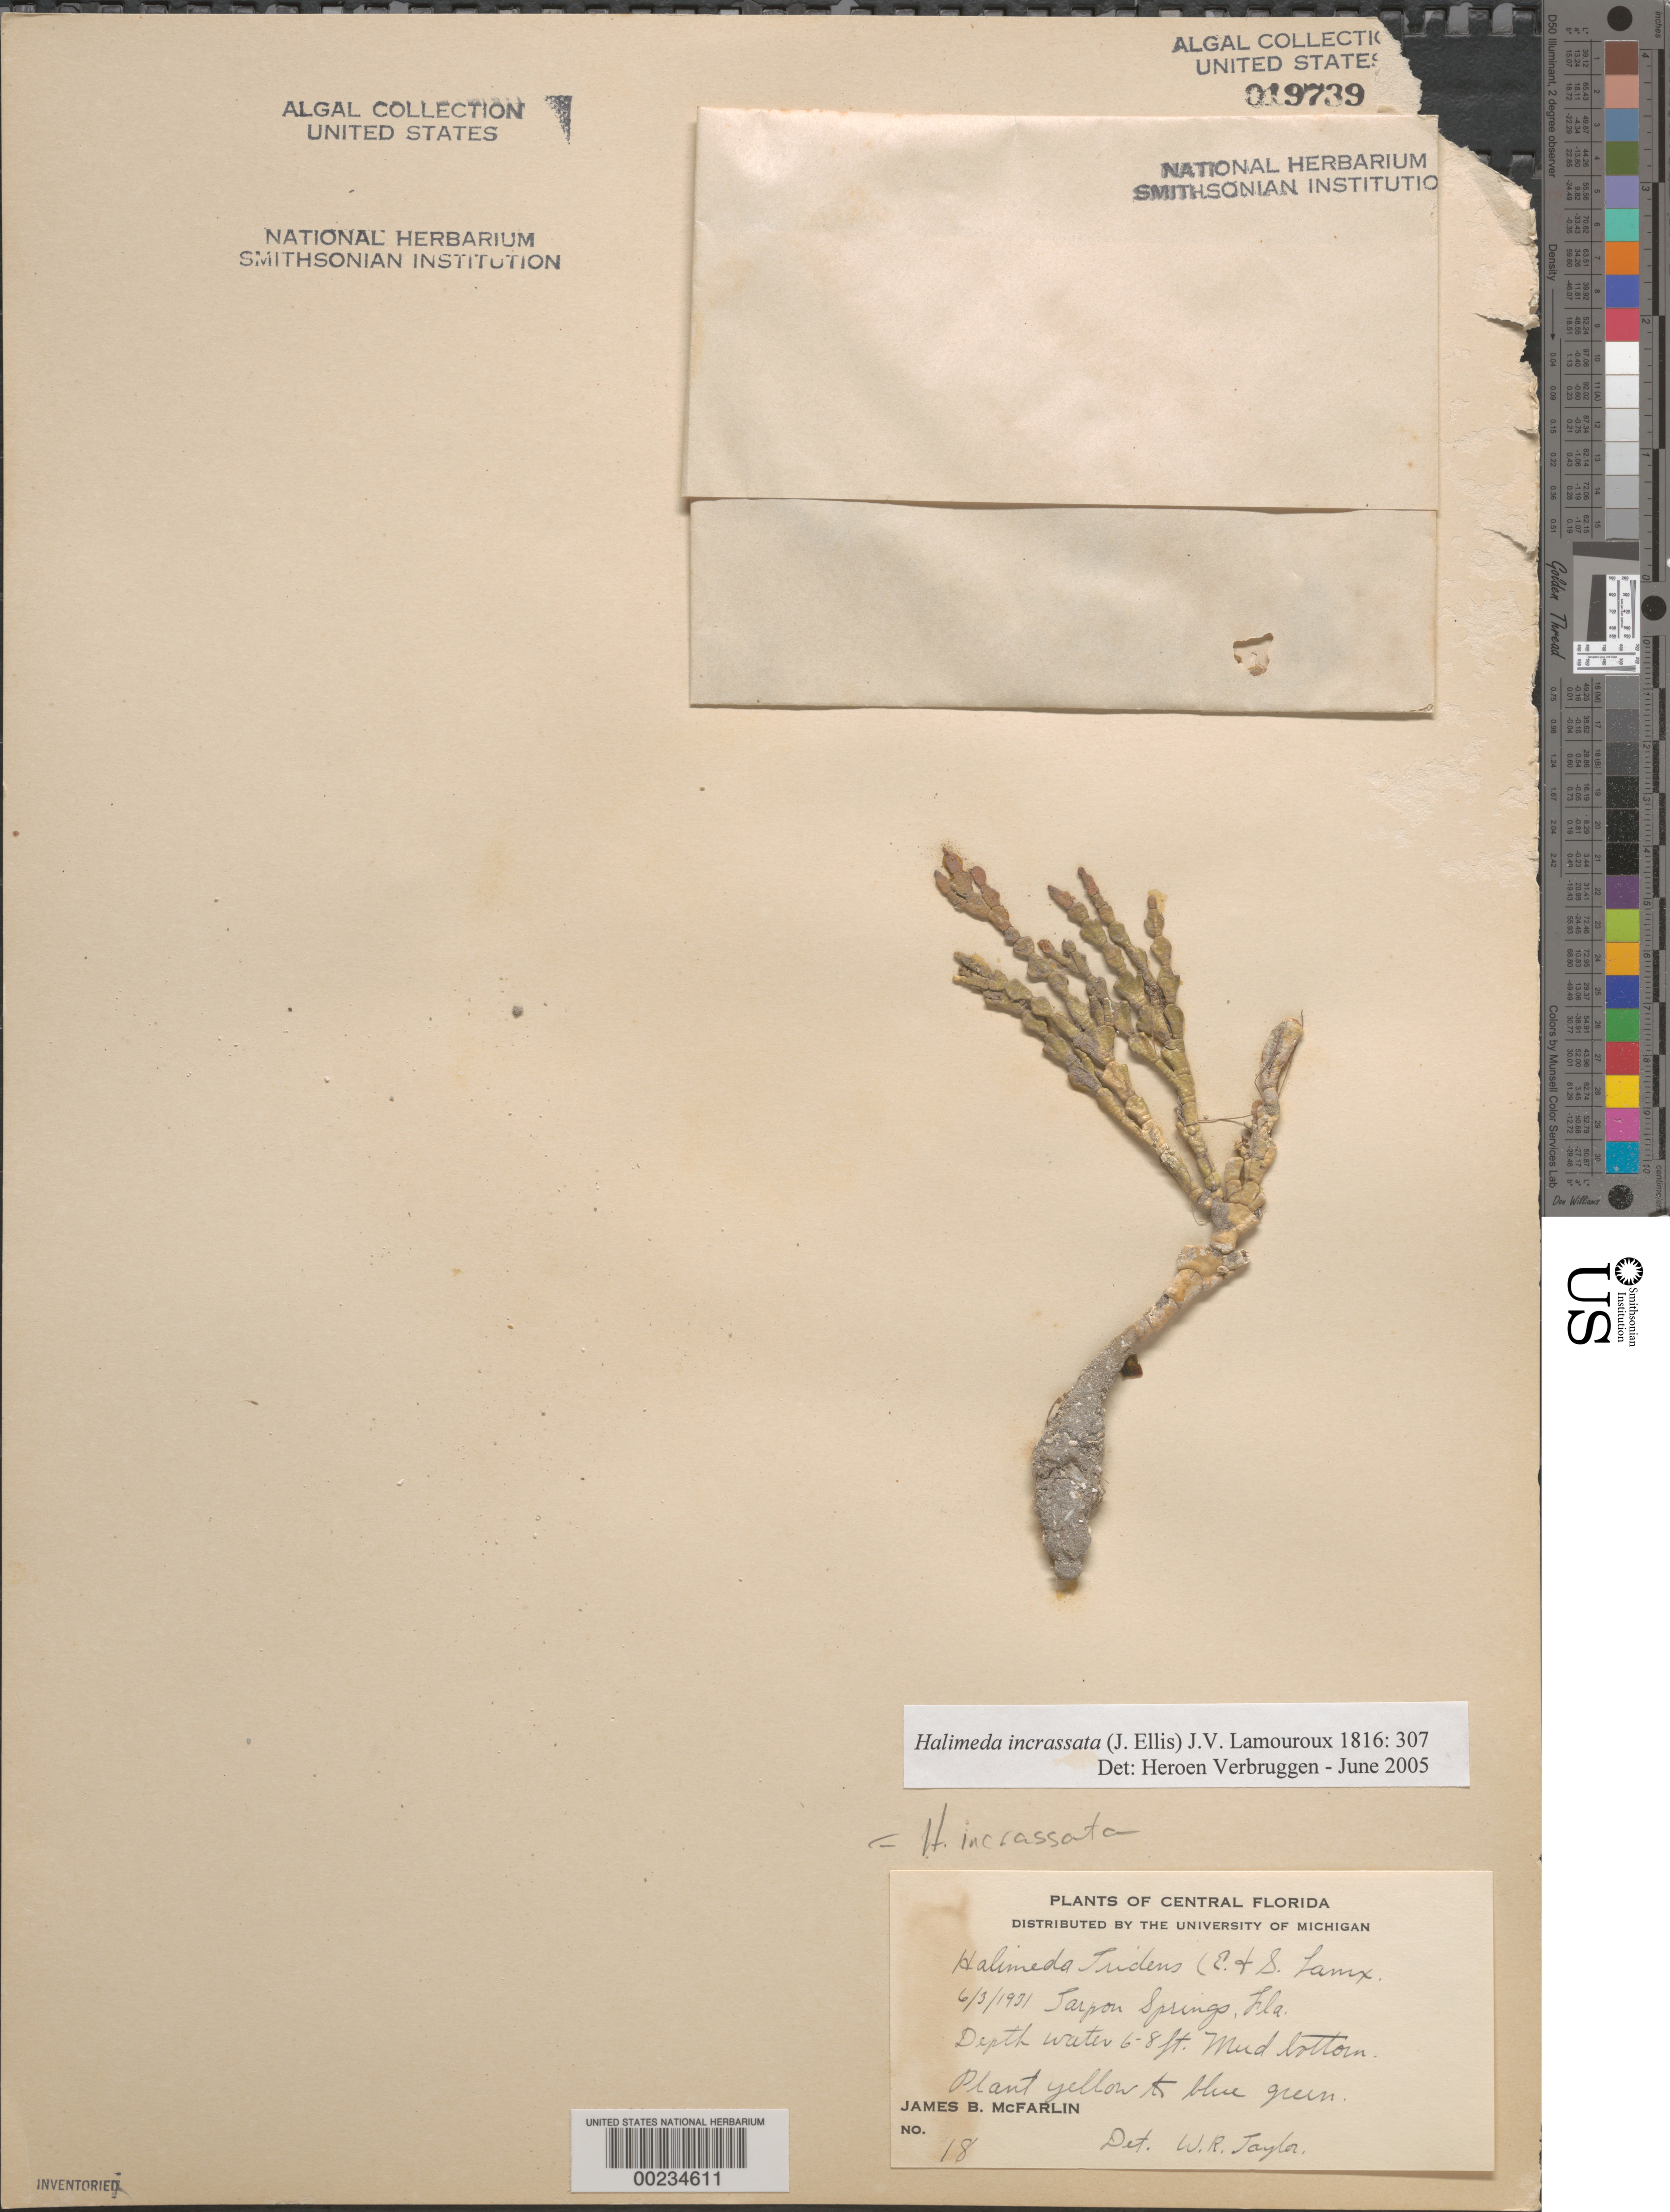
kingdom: Plantae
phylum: Chlorophyta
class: Ulvophyceae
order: Bryopsidales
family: Halimedaceae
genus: Halimeda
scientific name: Halimeda incrassata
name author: (J. Ellis) J.V.Lamouroux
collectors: J. McFarlin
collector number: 18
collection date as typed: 03 Jun 1931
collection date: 1931-06-03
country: United States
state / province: Florida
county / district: Pinellas County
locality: Tarpon Springs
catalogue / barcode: US 19739